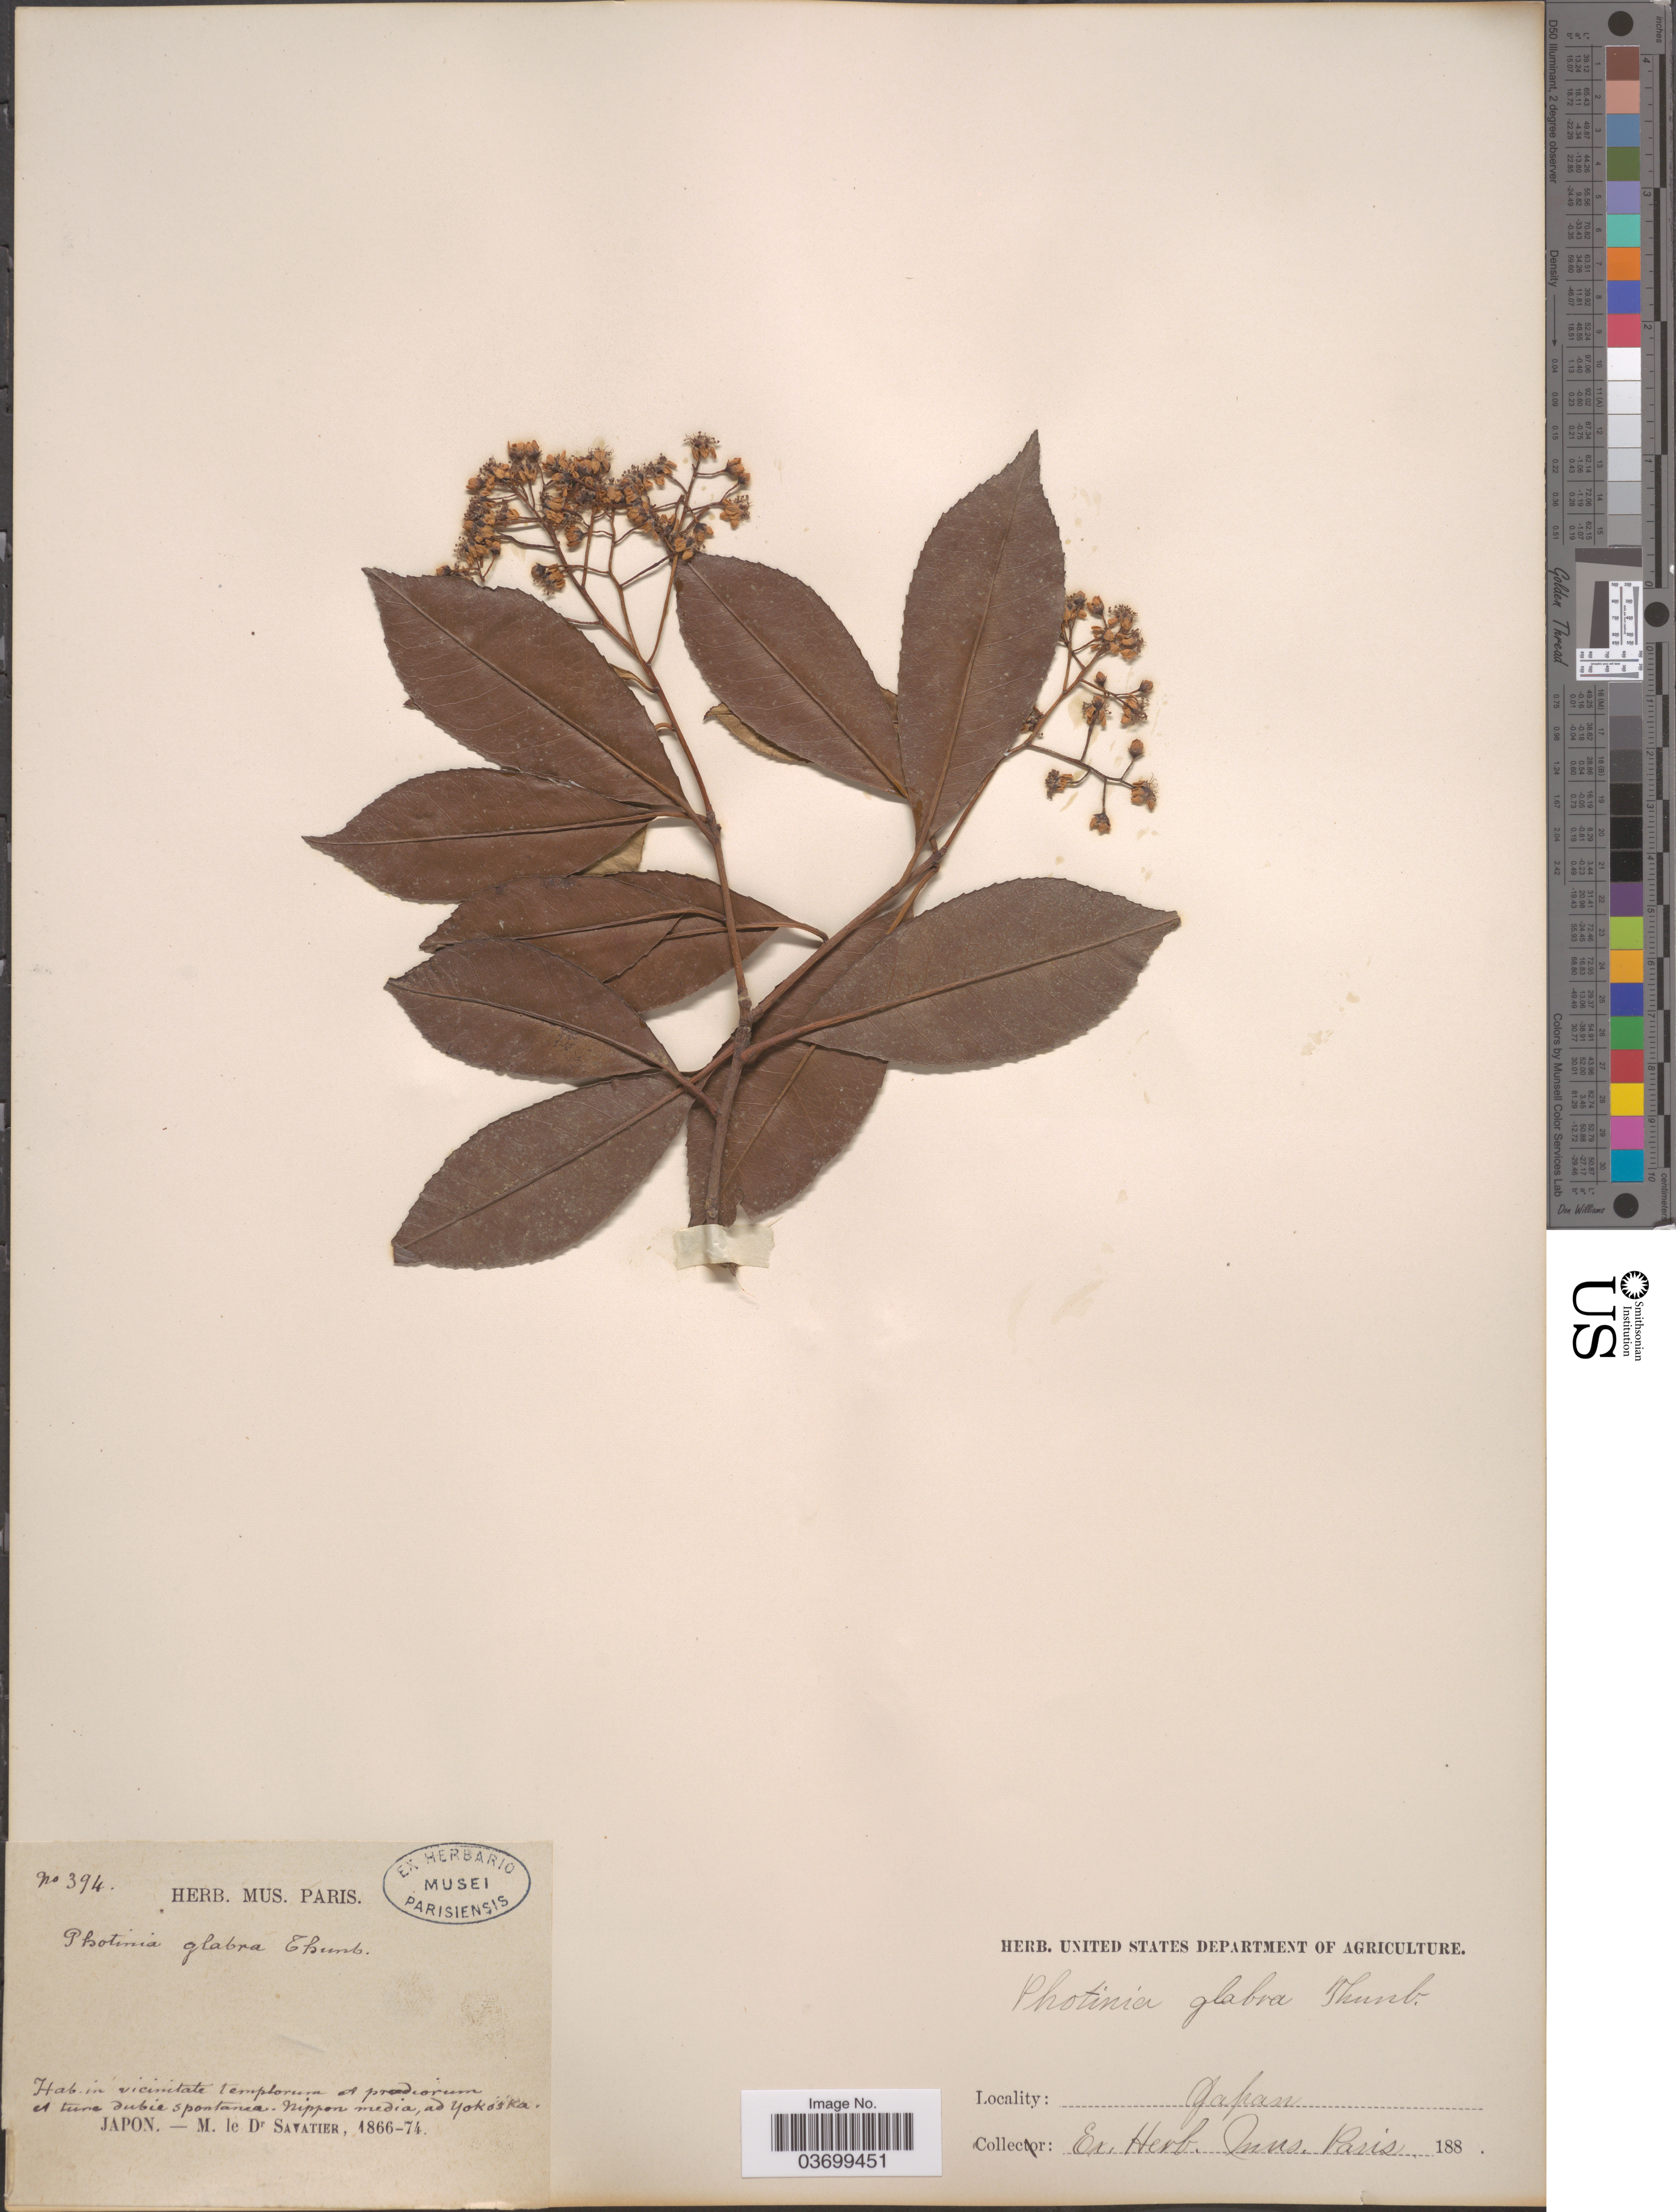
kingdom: Plantae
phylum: Tracheophyta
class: Magnoliopsida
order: Rosales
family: Rosaceae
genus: Photinia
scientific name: Photinia glabra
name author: (Thunb.) Jacob-Makoy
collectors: M. Savatier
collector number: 394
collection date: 1866/1874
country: Japan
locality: Nippon media, ad Yokoska.